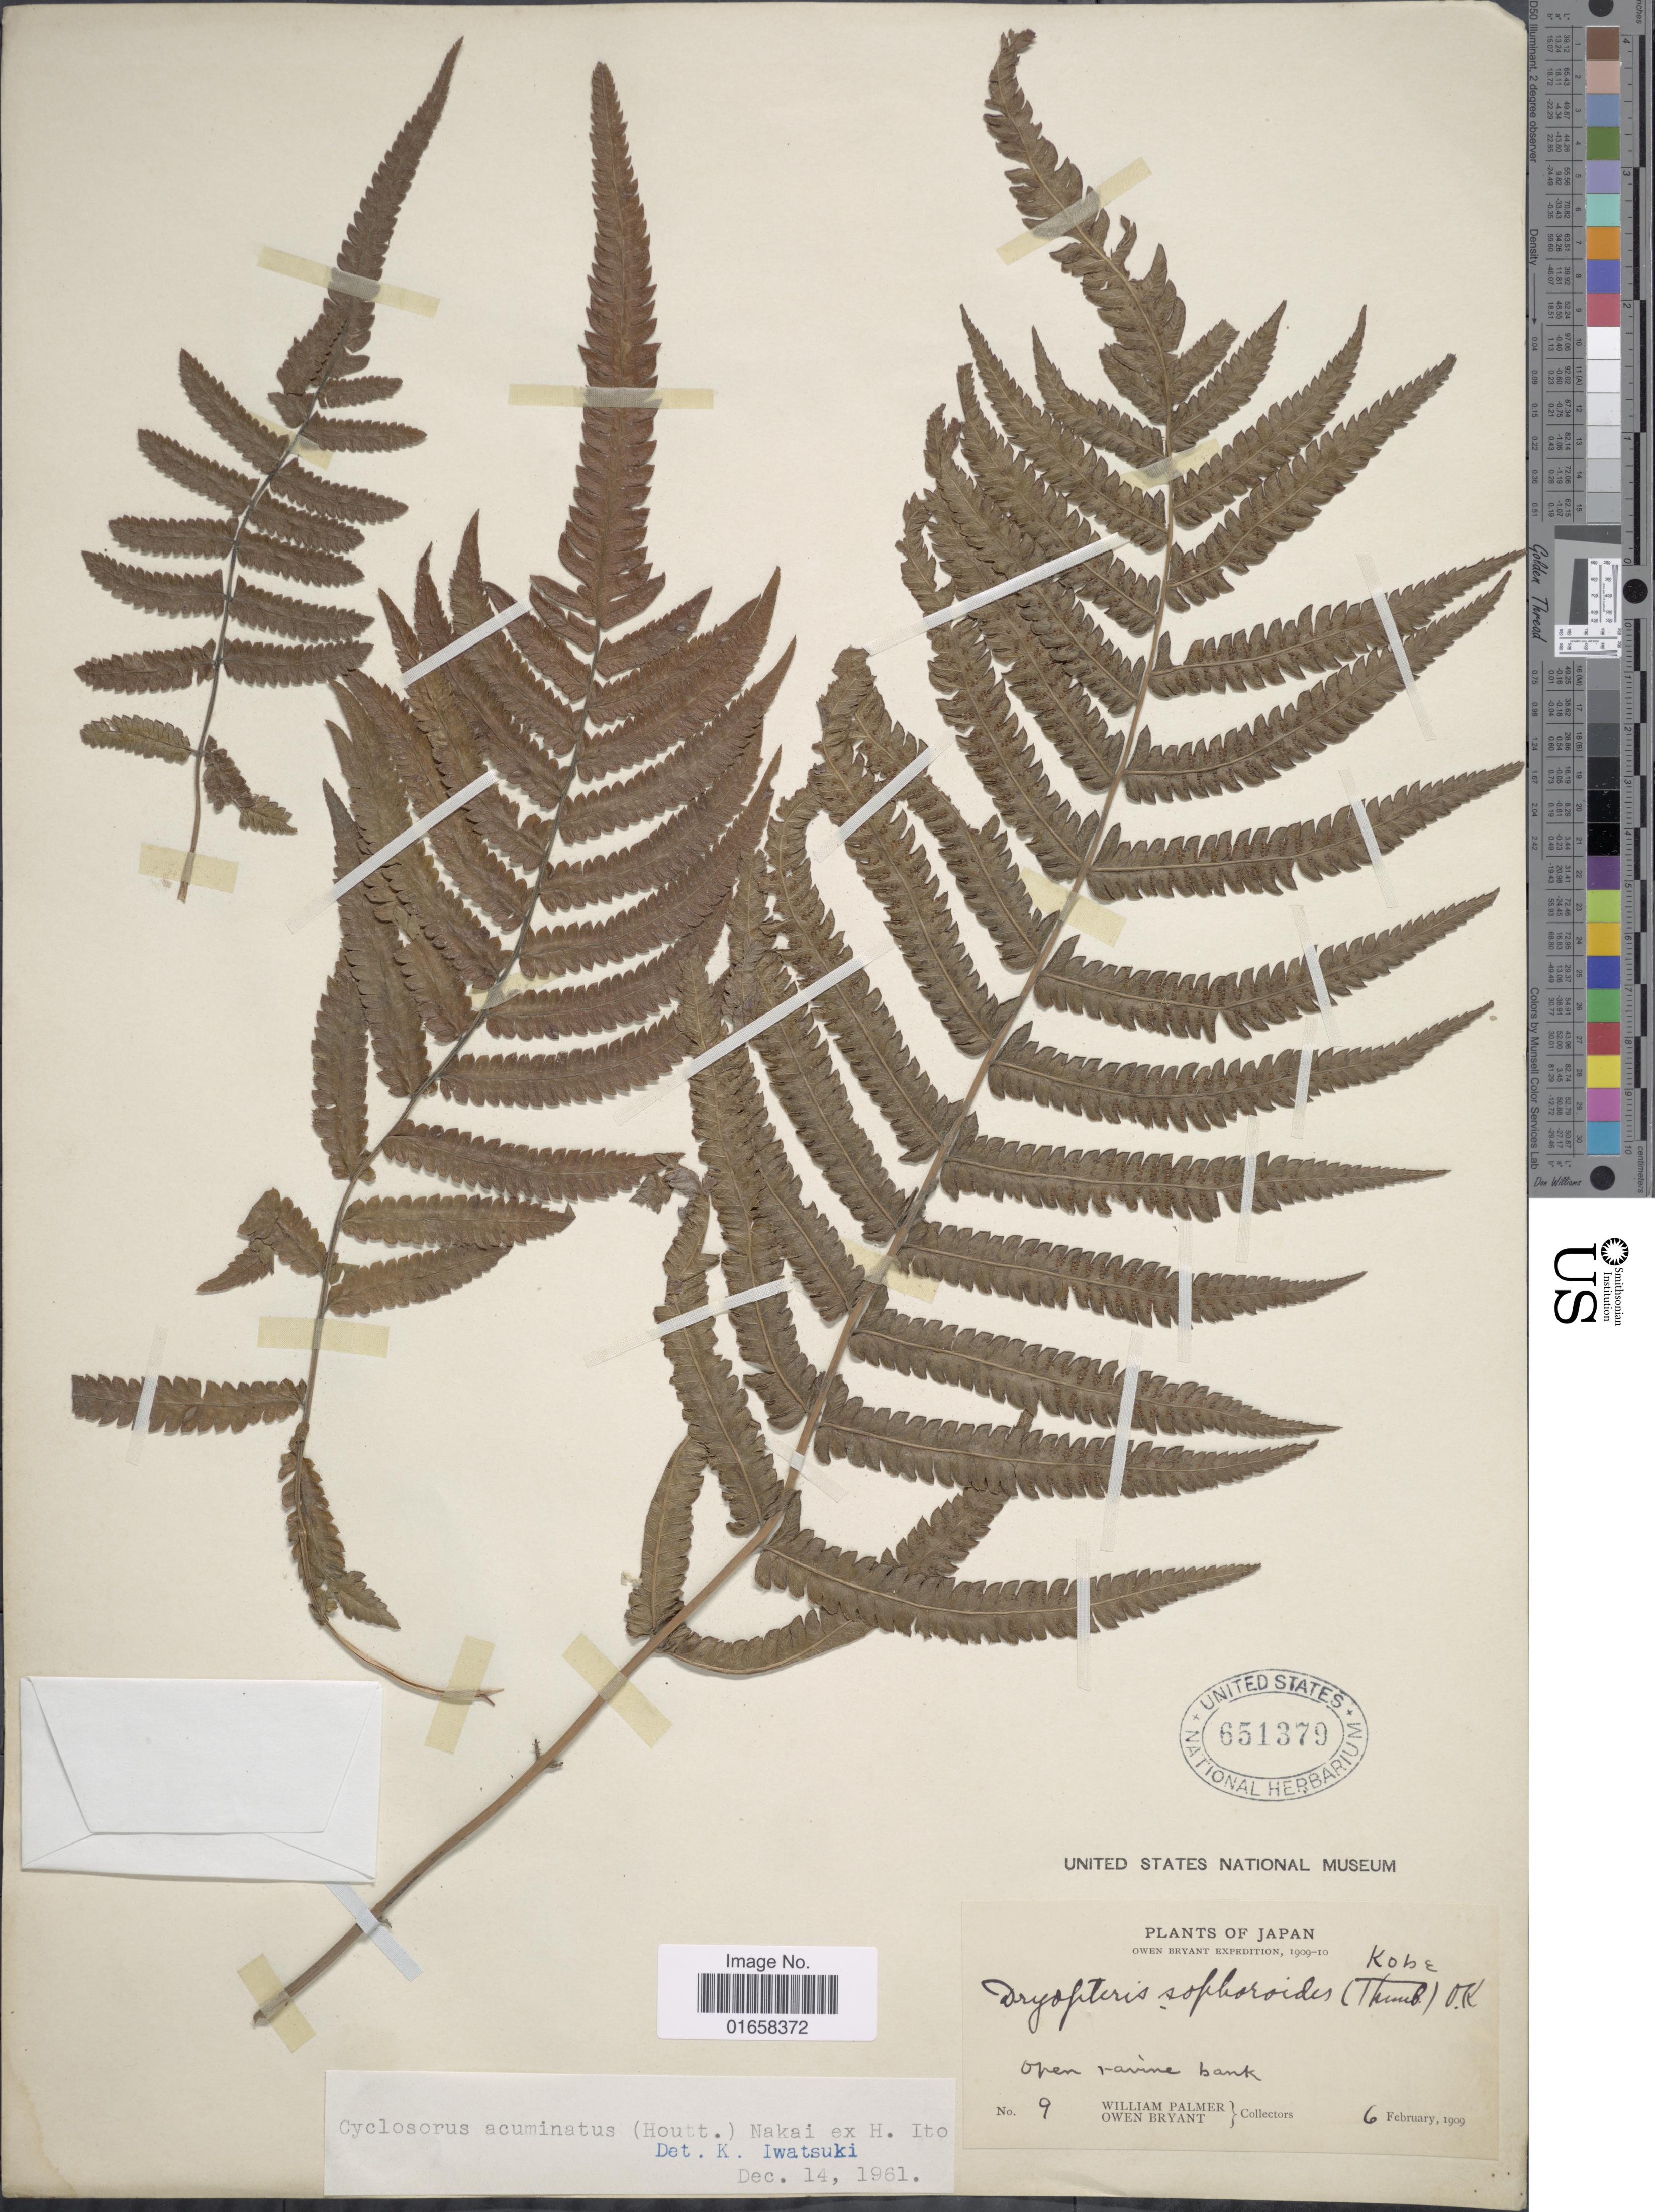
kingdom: Plantae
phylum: Tracheophyta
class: Polypodiopsida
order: Polypodiales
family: Thelypteridaceae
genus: Christella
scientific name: Christella acuminata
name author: (Houtt.) H. Lév.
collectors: W. Palmer & O. Bryant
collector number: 9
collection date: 1909-02-06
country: Japan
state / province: Hyogo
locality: Plants of Japan. Kobe. Open ravine bank.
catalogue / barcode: US 651379